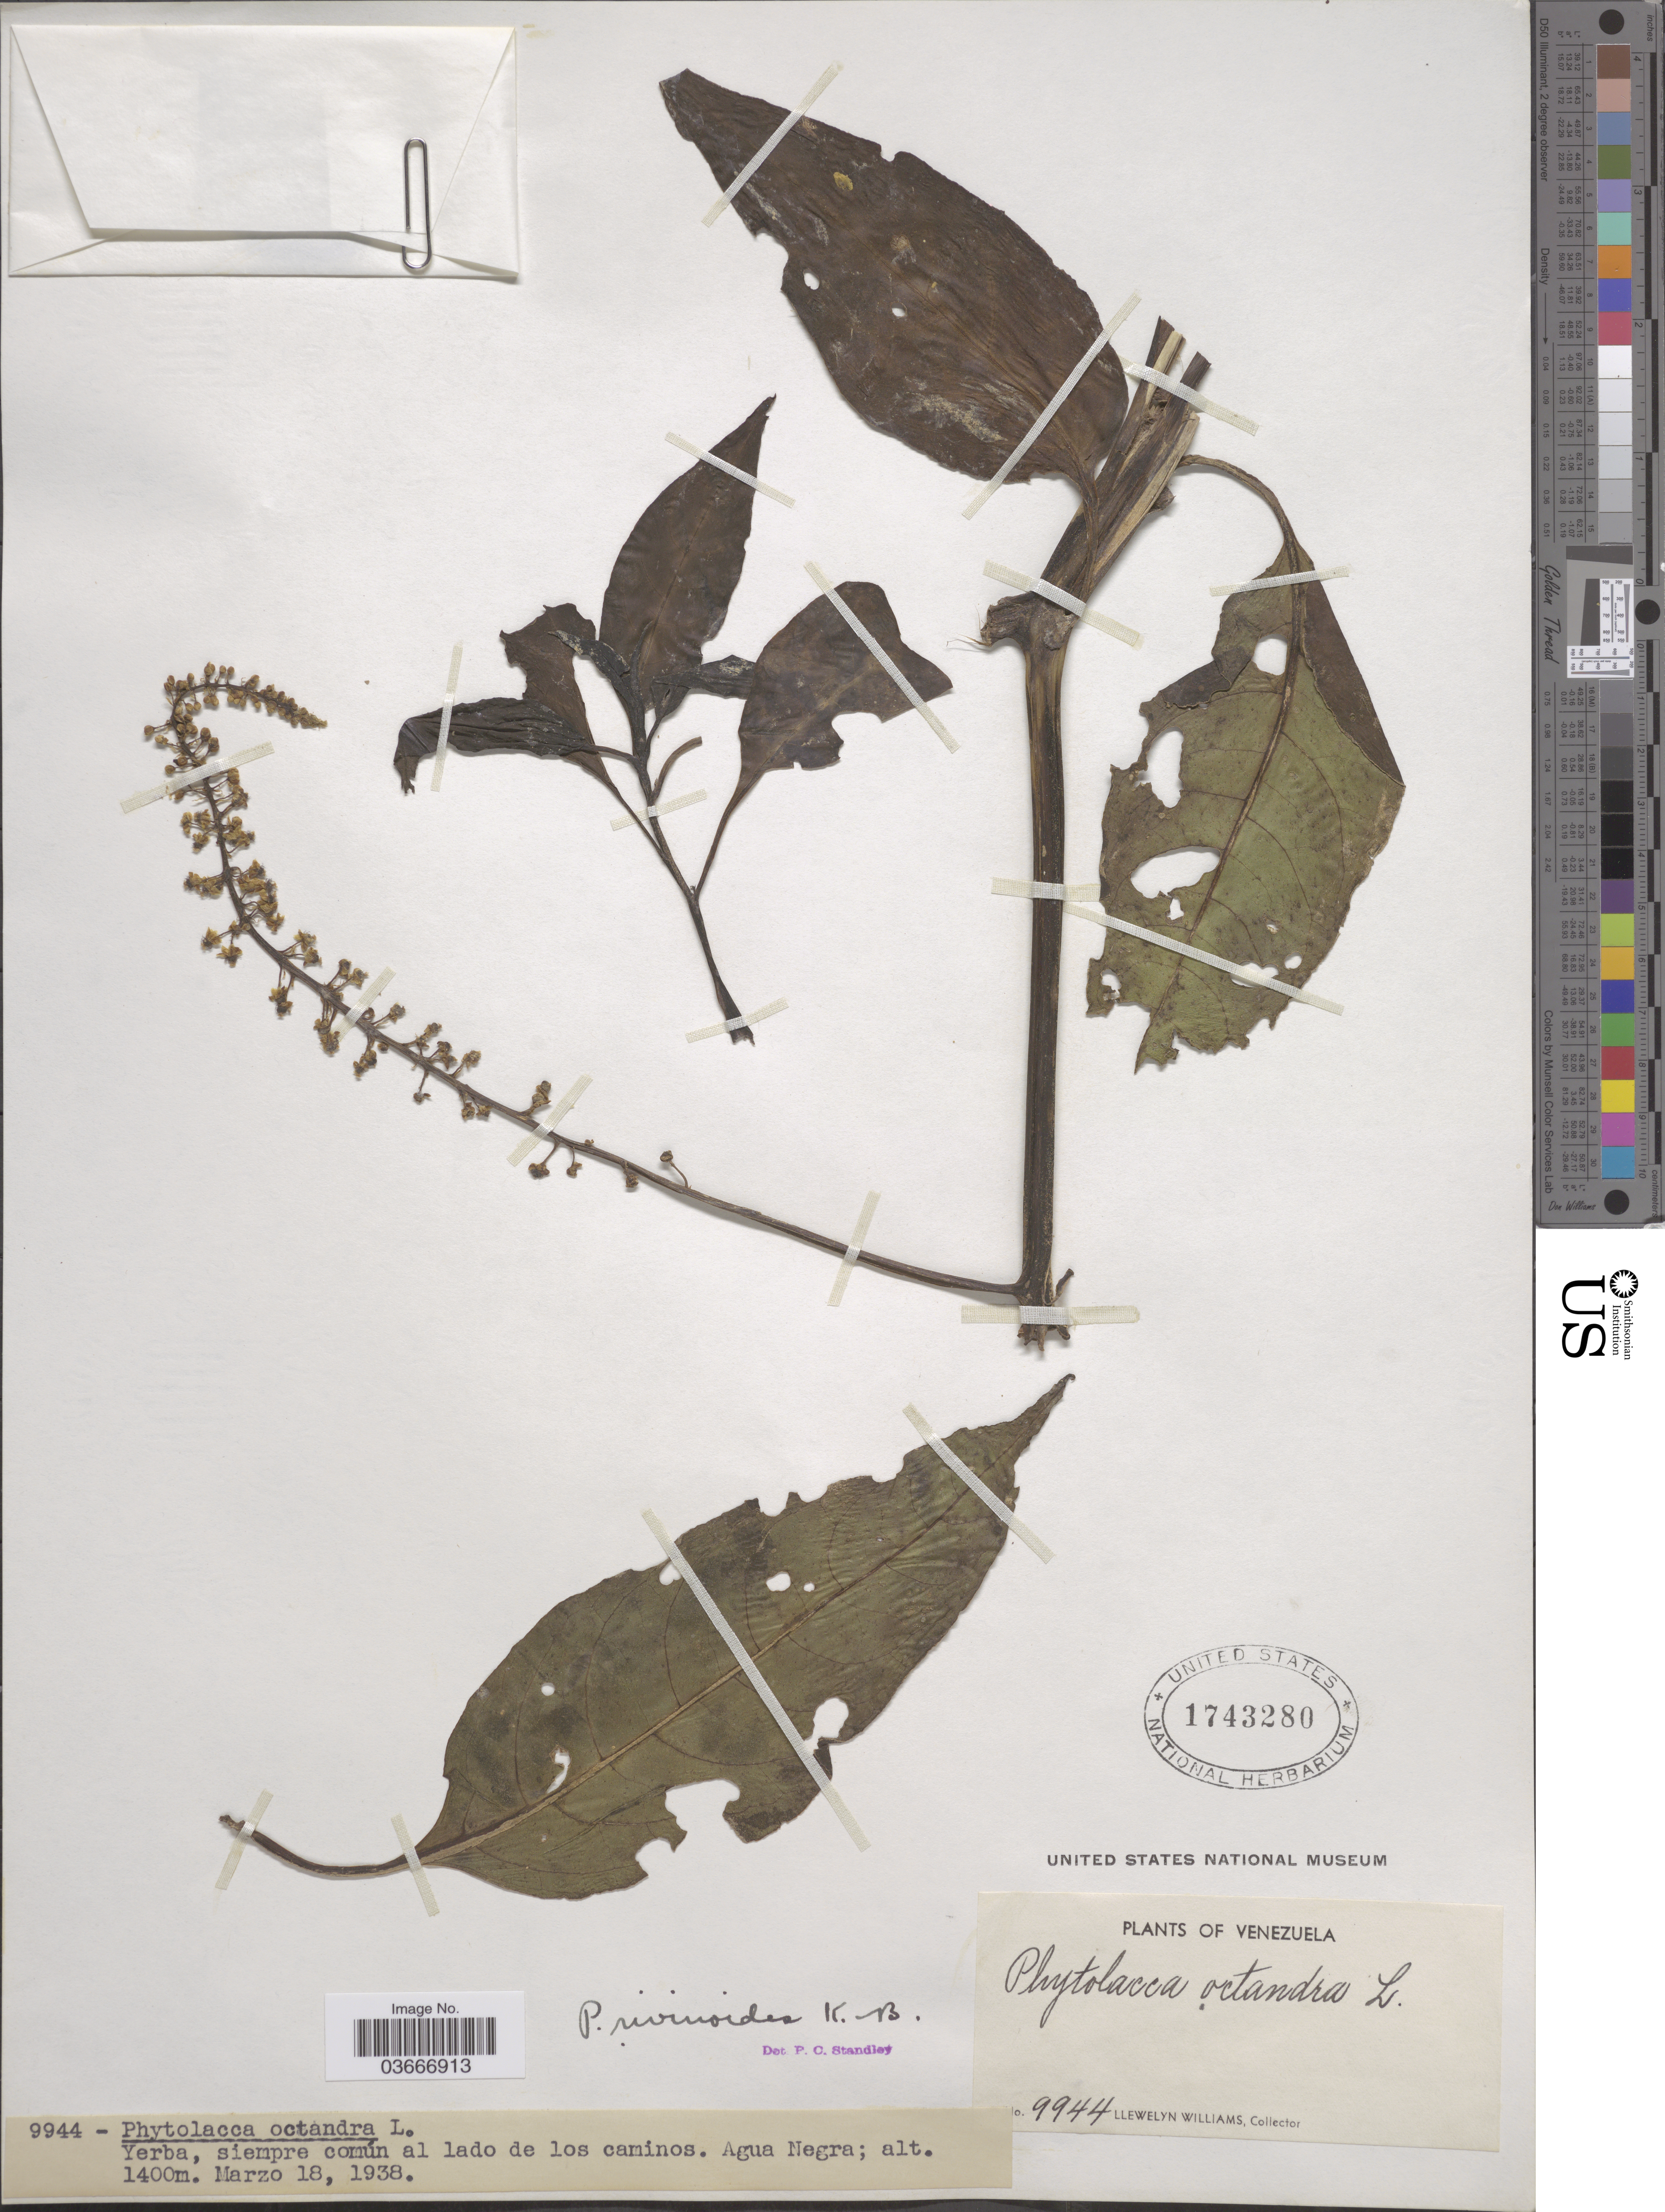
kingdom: Plantae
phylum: Tracheophyta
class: Magnoliopsida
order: Caryophyllales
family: Phytolaccaceae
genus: Phytolacca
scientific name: Phytolacca rivinoides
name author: Kunth & C.D. Bouché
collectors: Ll. Williams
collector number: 9944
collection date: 1938-03-18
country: Venezuela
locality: Yerba, siempre común al lado de los caminos. Agua Negra.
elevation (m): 1400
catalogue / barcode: US 1743280